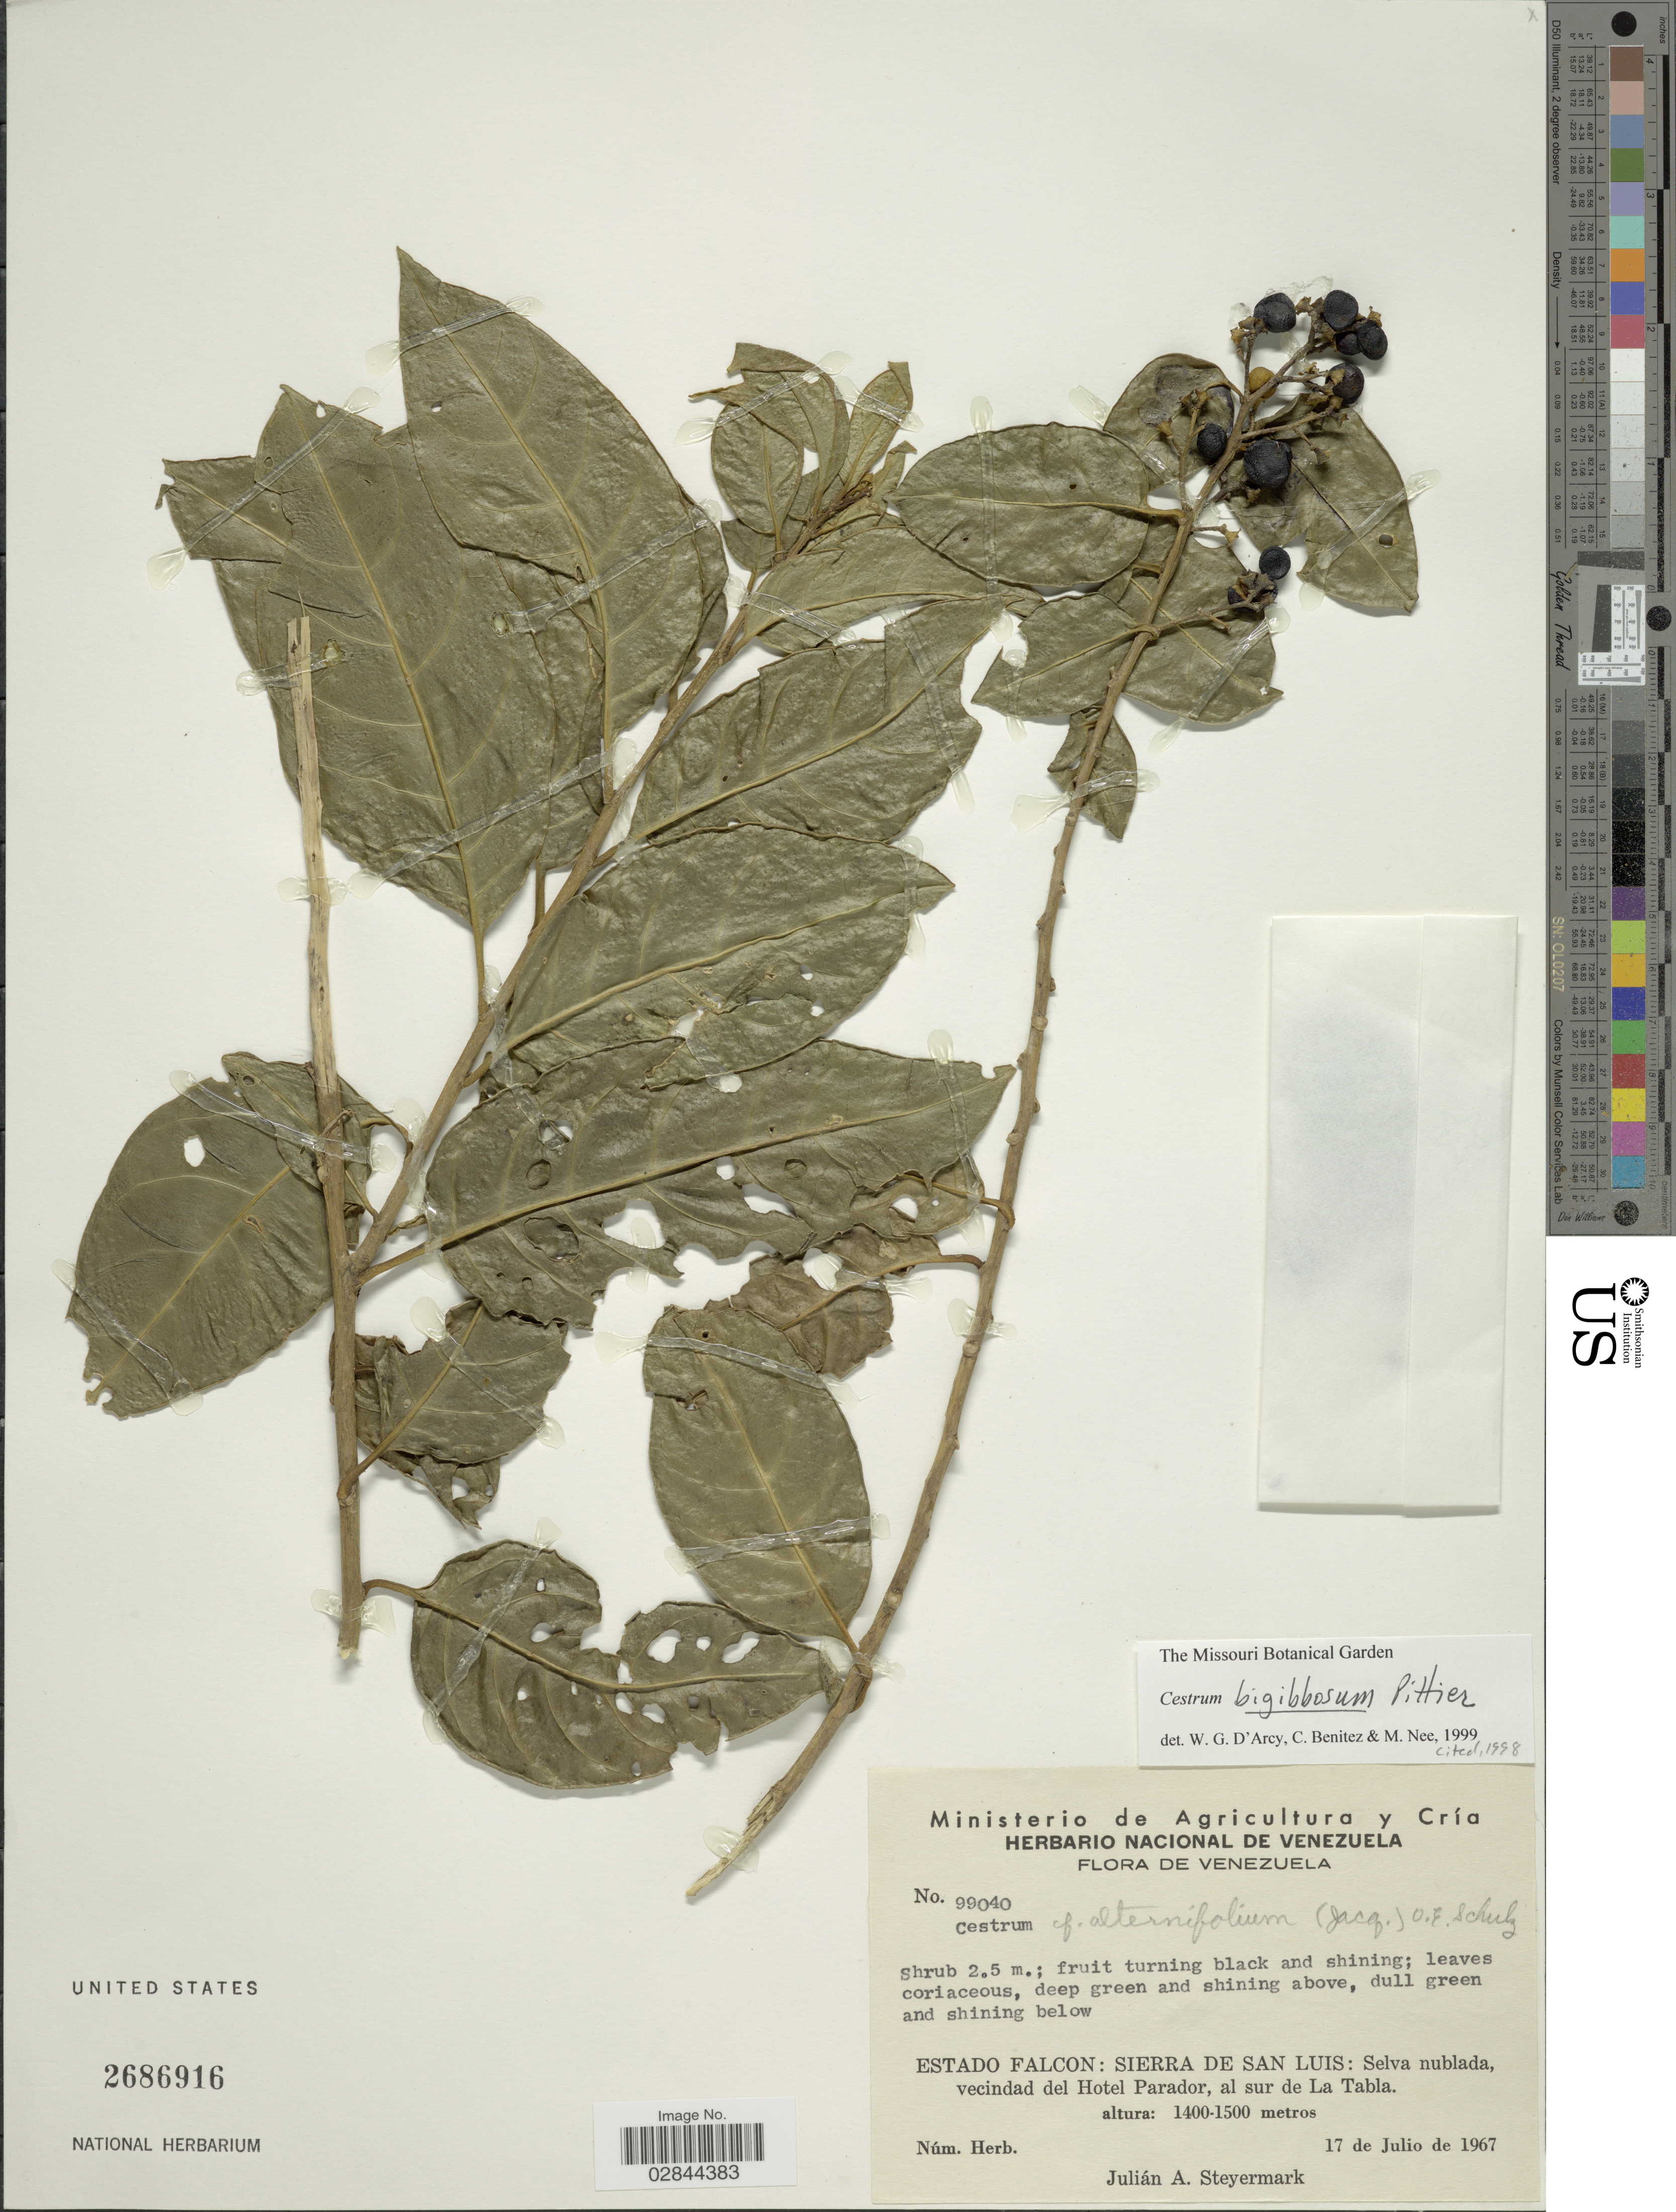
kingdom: Plantae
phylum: Tracheophyta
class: Magnoliopsida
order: Solanales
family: Solanaceae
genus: Cestrum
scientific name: Cestrum bigibbosum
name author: Pittier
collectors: J. Steyermark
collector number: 99040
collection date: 1967-07-17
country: Venezuela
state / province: Falcón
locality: Sierra de San Luis, Selva nublada, vecindad del Hotel Parador, al sur de La Tabla.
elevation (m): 1400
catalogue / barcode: US 2686916